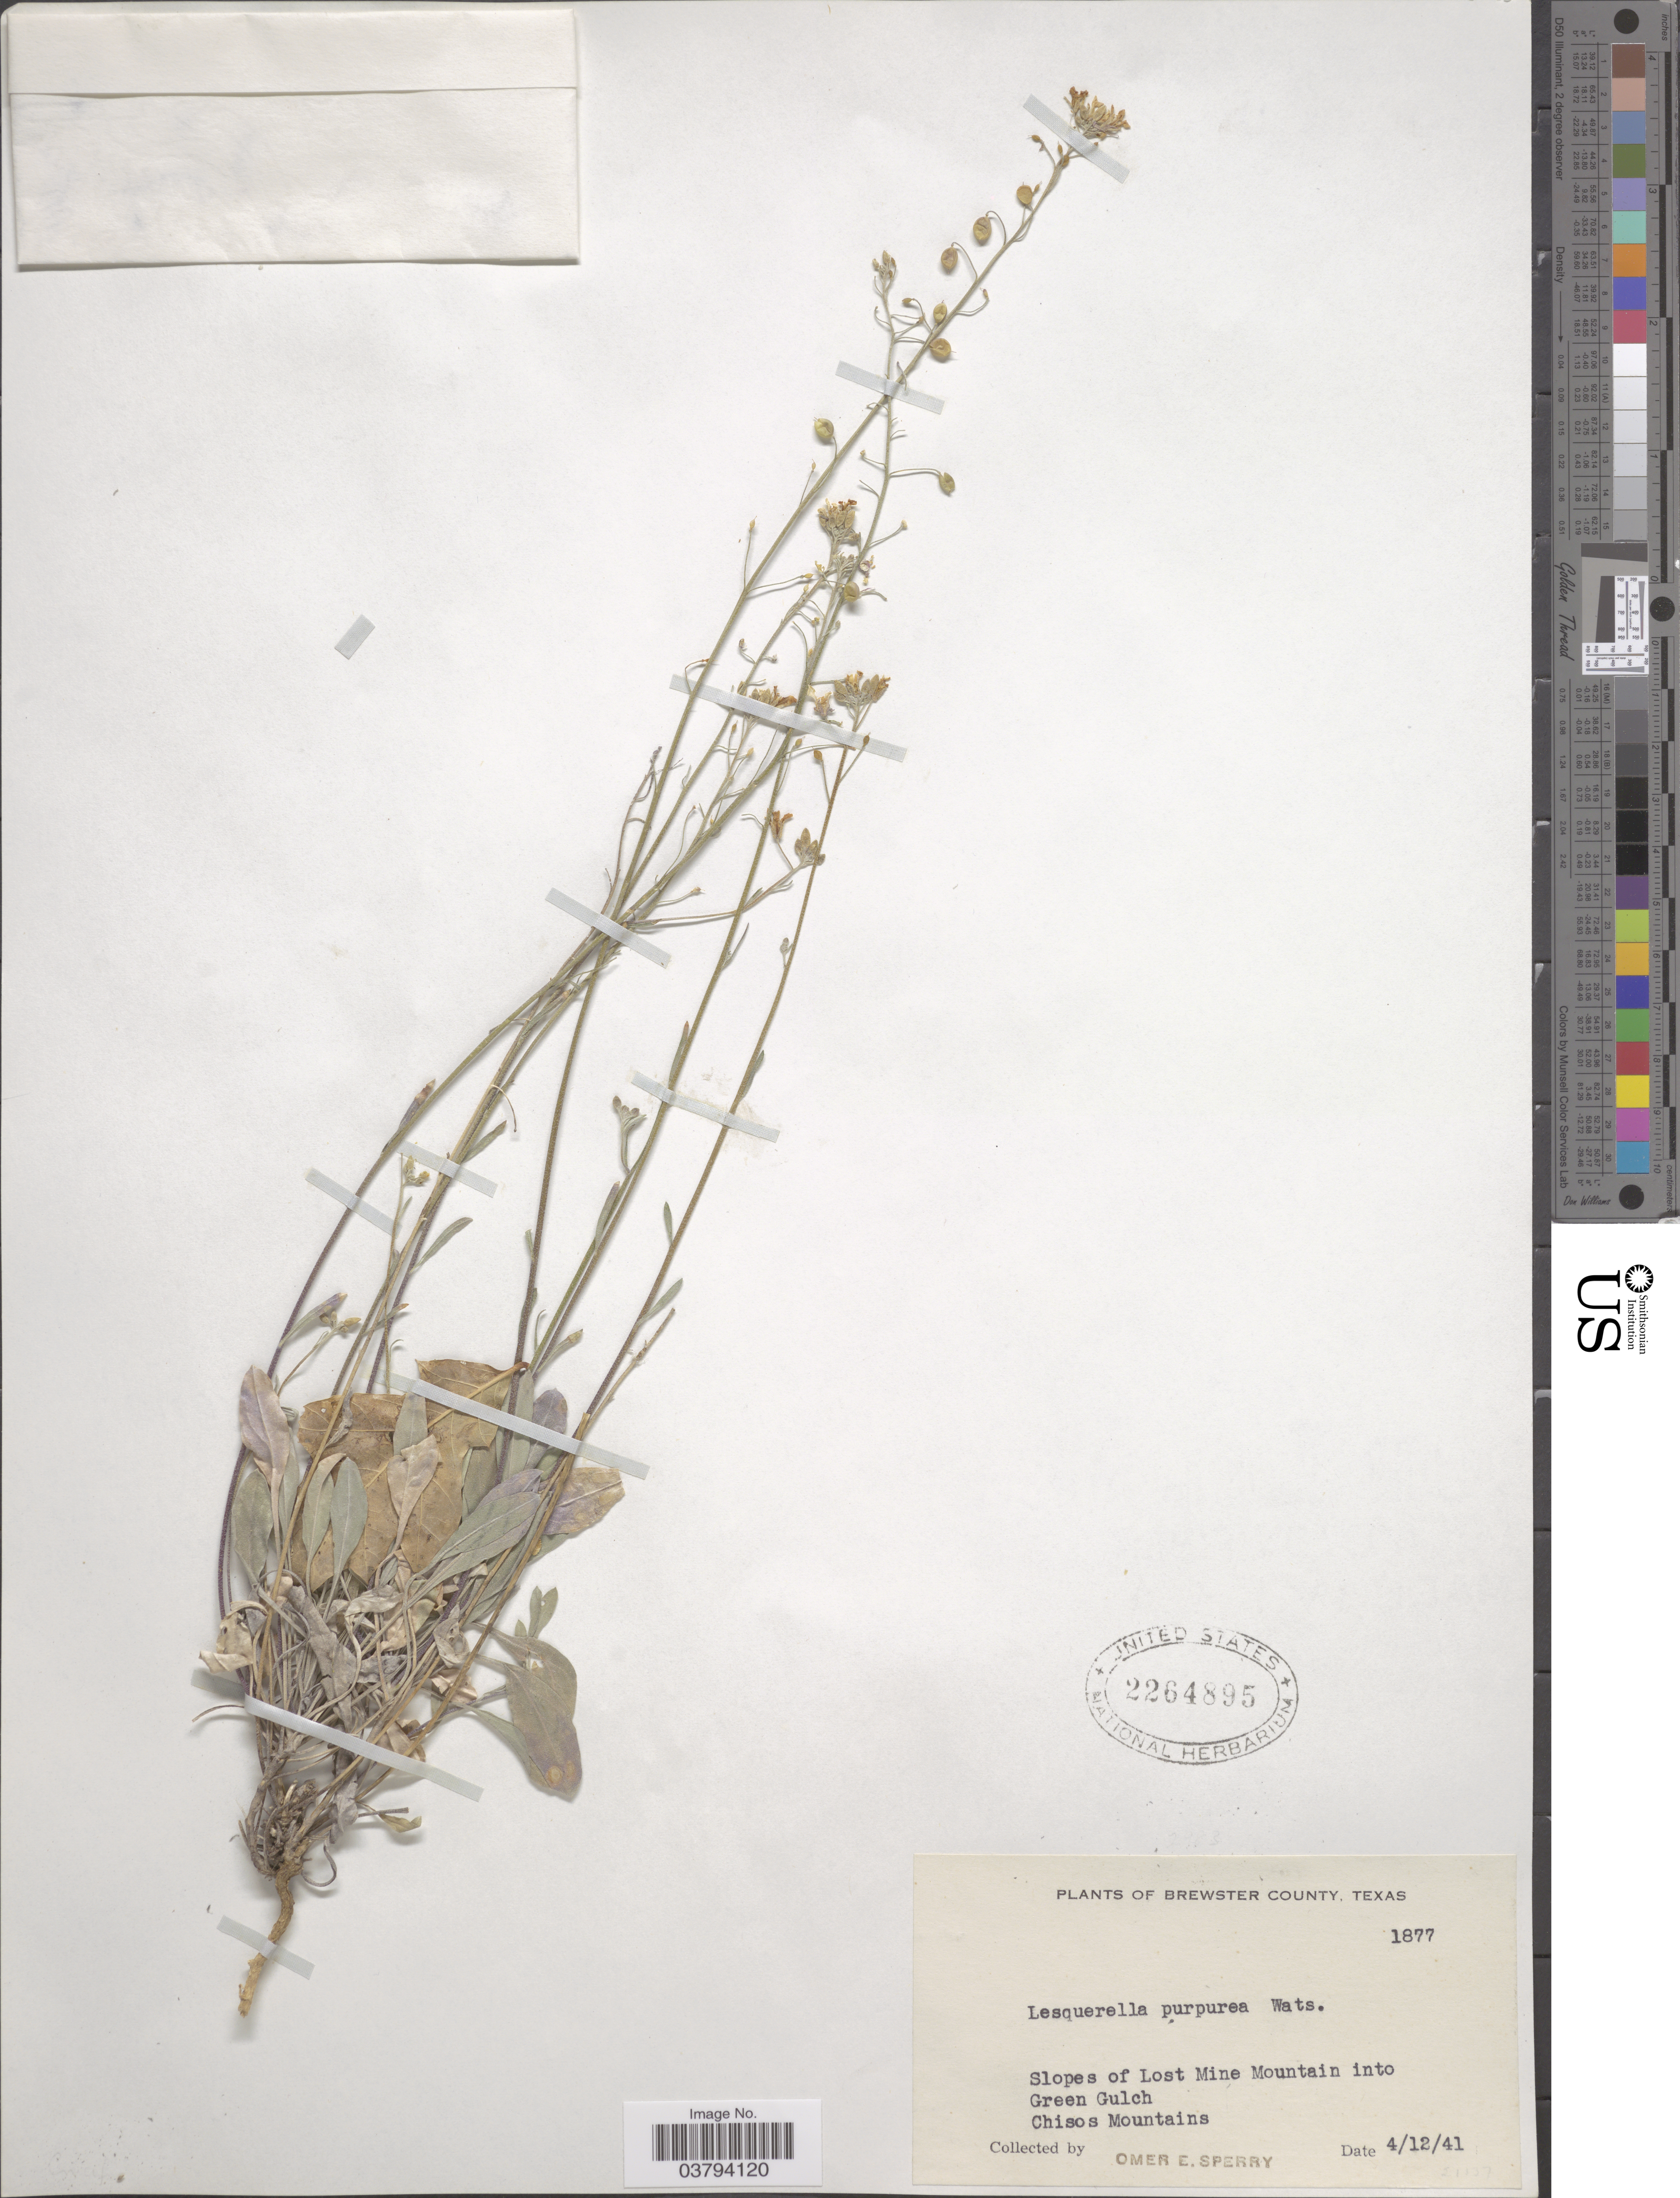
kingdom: Plantae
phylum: Tracheophyta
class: Magnoliopsida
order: Brassicales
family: Brassicaceae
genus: Lesquerella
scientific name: Lesquerella purpurea subsp. purpurea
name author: (A. Gray) S. Watson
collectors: O. E. Sperry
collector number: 1877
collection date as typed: Transcribed d/m/y: 12/4/41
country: United States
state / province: Texas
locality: Brewster County. Slopes of Lost Mine Mountain into Green Gulch. Chisos Mountains.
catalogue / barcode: US 2264895